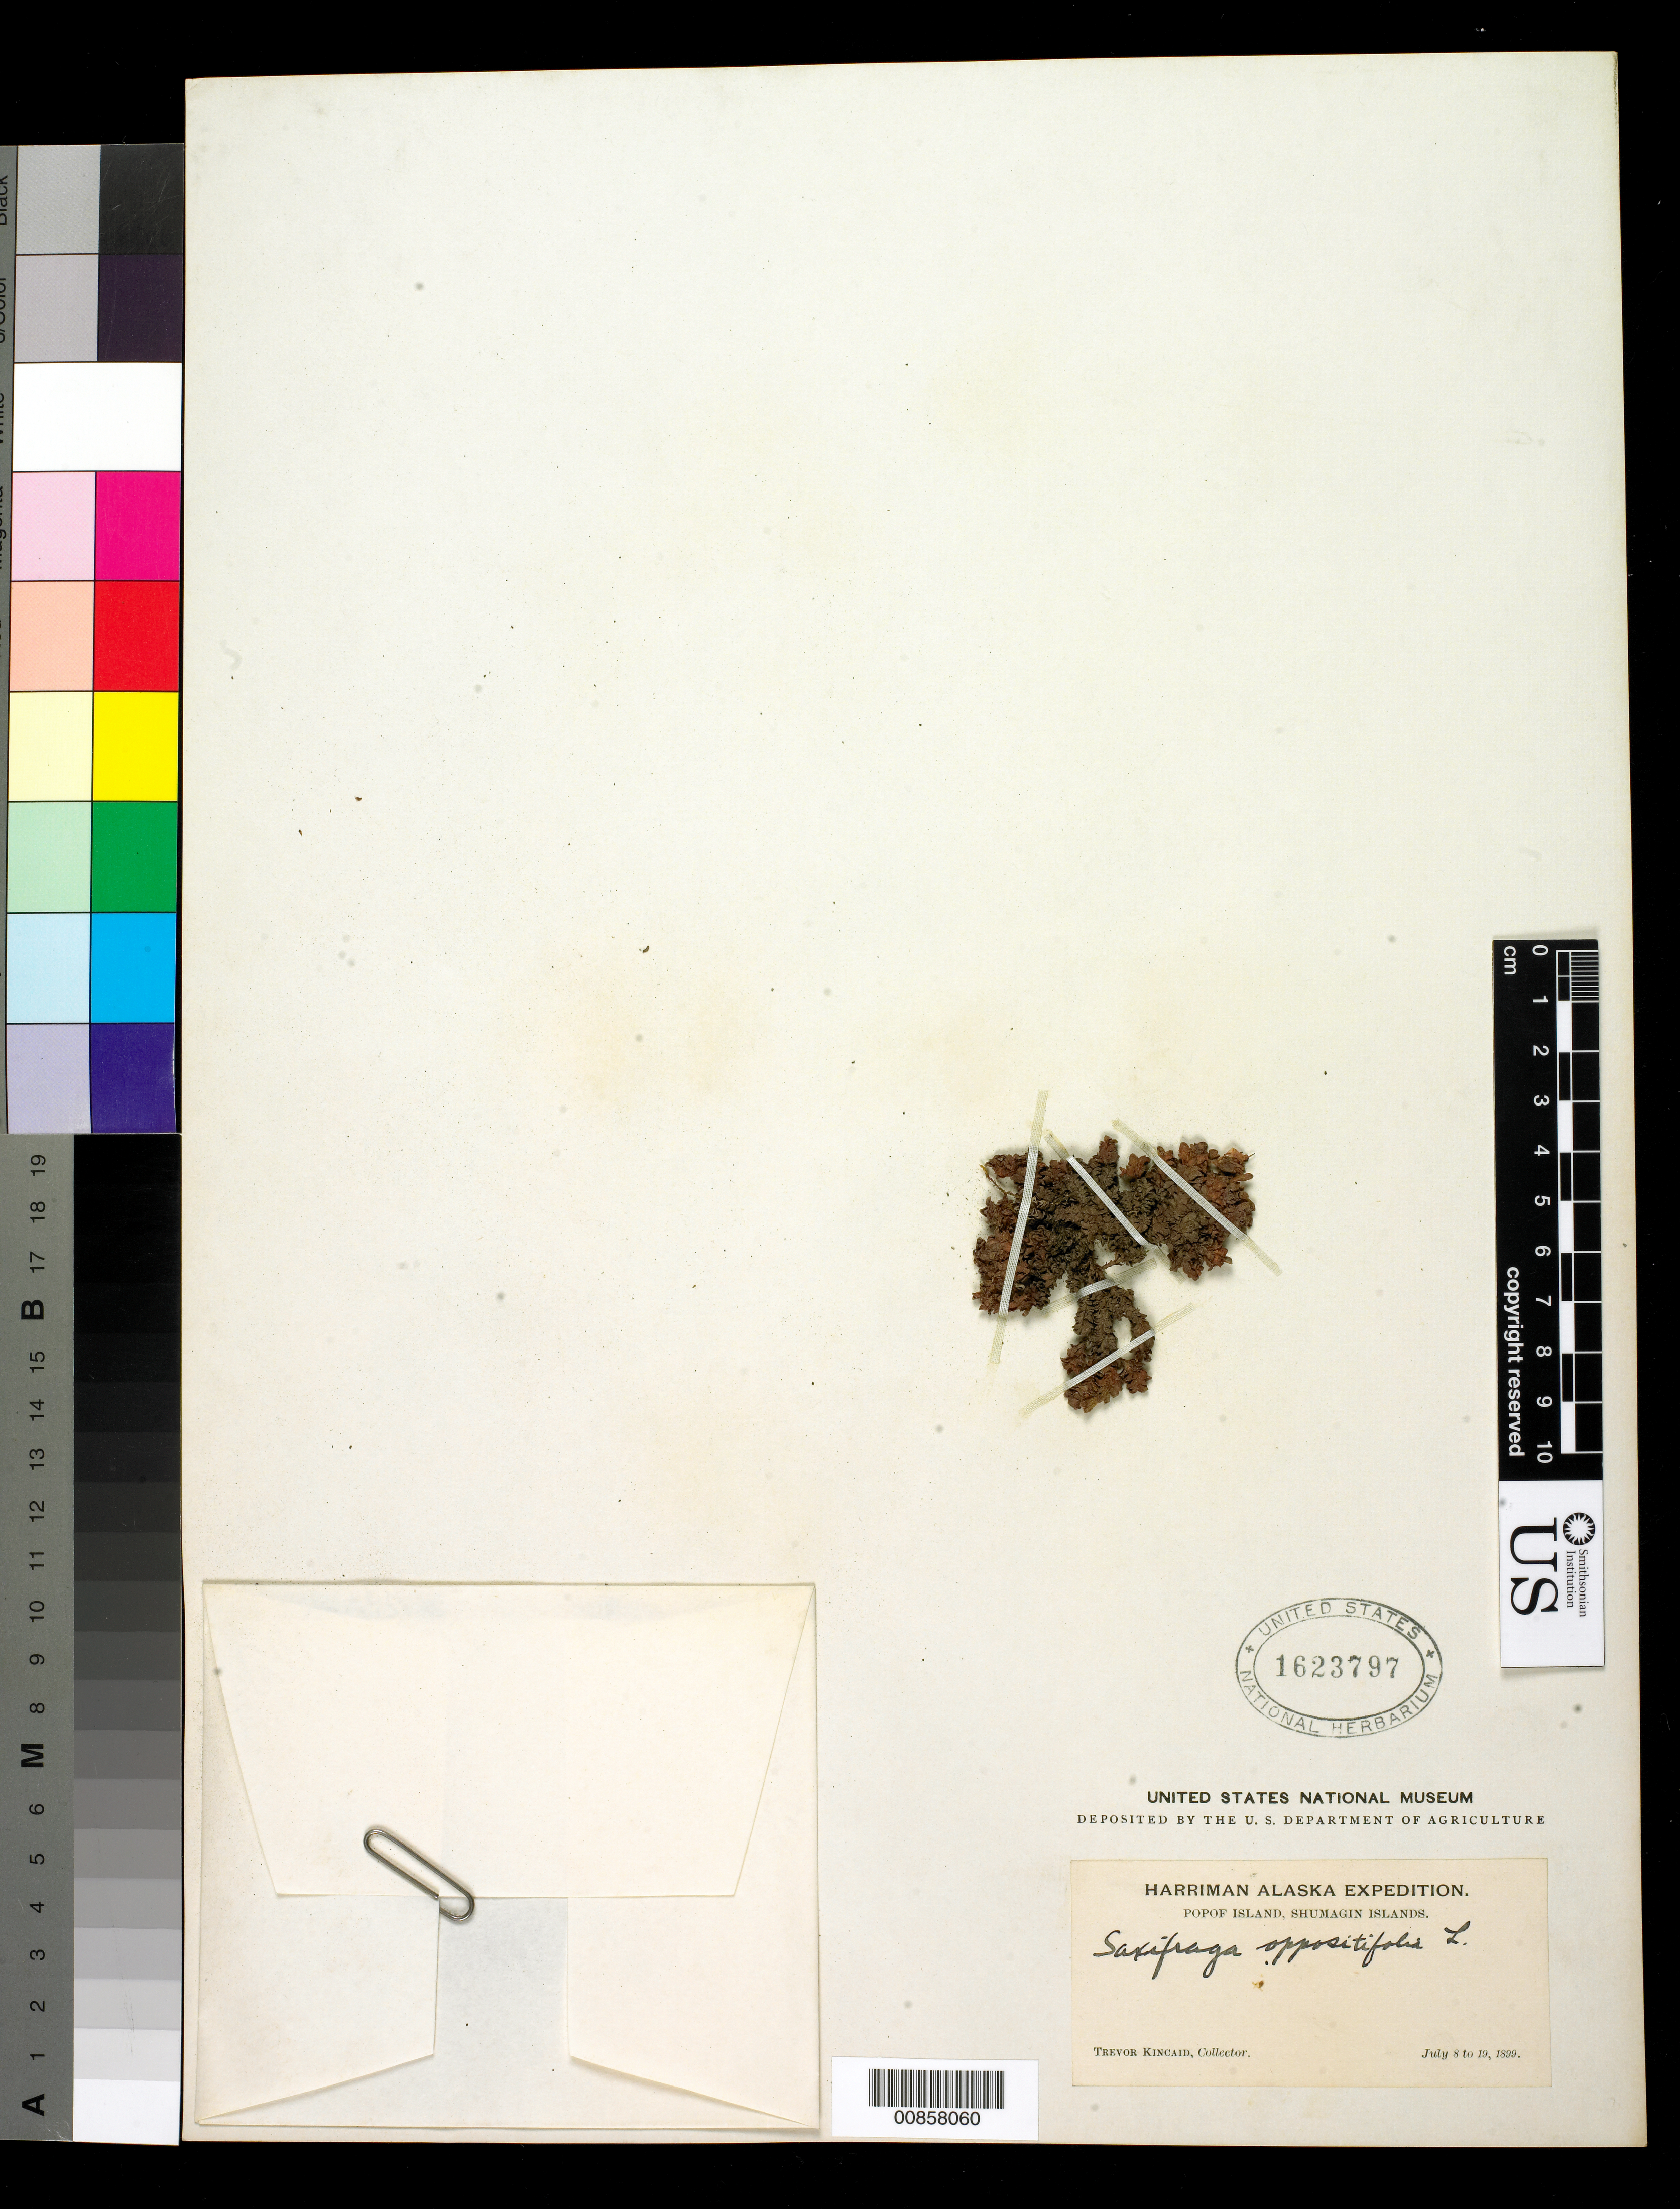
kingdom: Plantae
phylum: Tracheophyta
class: Magnoliopsida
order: Saxifragales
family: Saxifragaceae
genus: Saxifraga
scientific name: Saxifraga oppositifolia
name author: L.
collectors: T. C. Kincaid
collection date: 1899-07-08/1899-07-19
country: United States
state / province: Alaska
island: Popof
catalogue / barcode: US 1623797